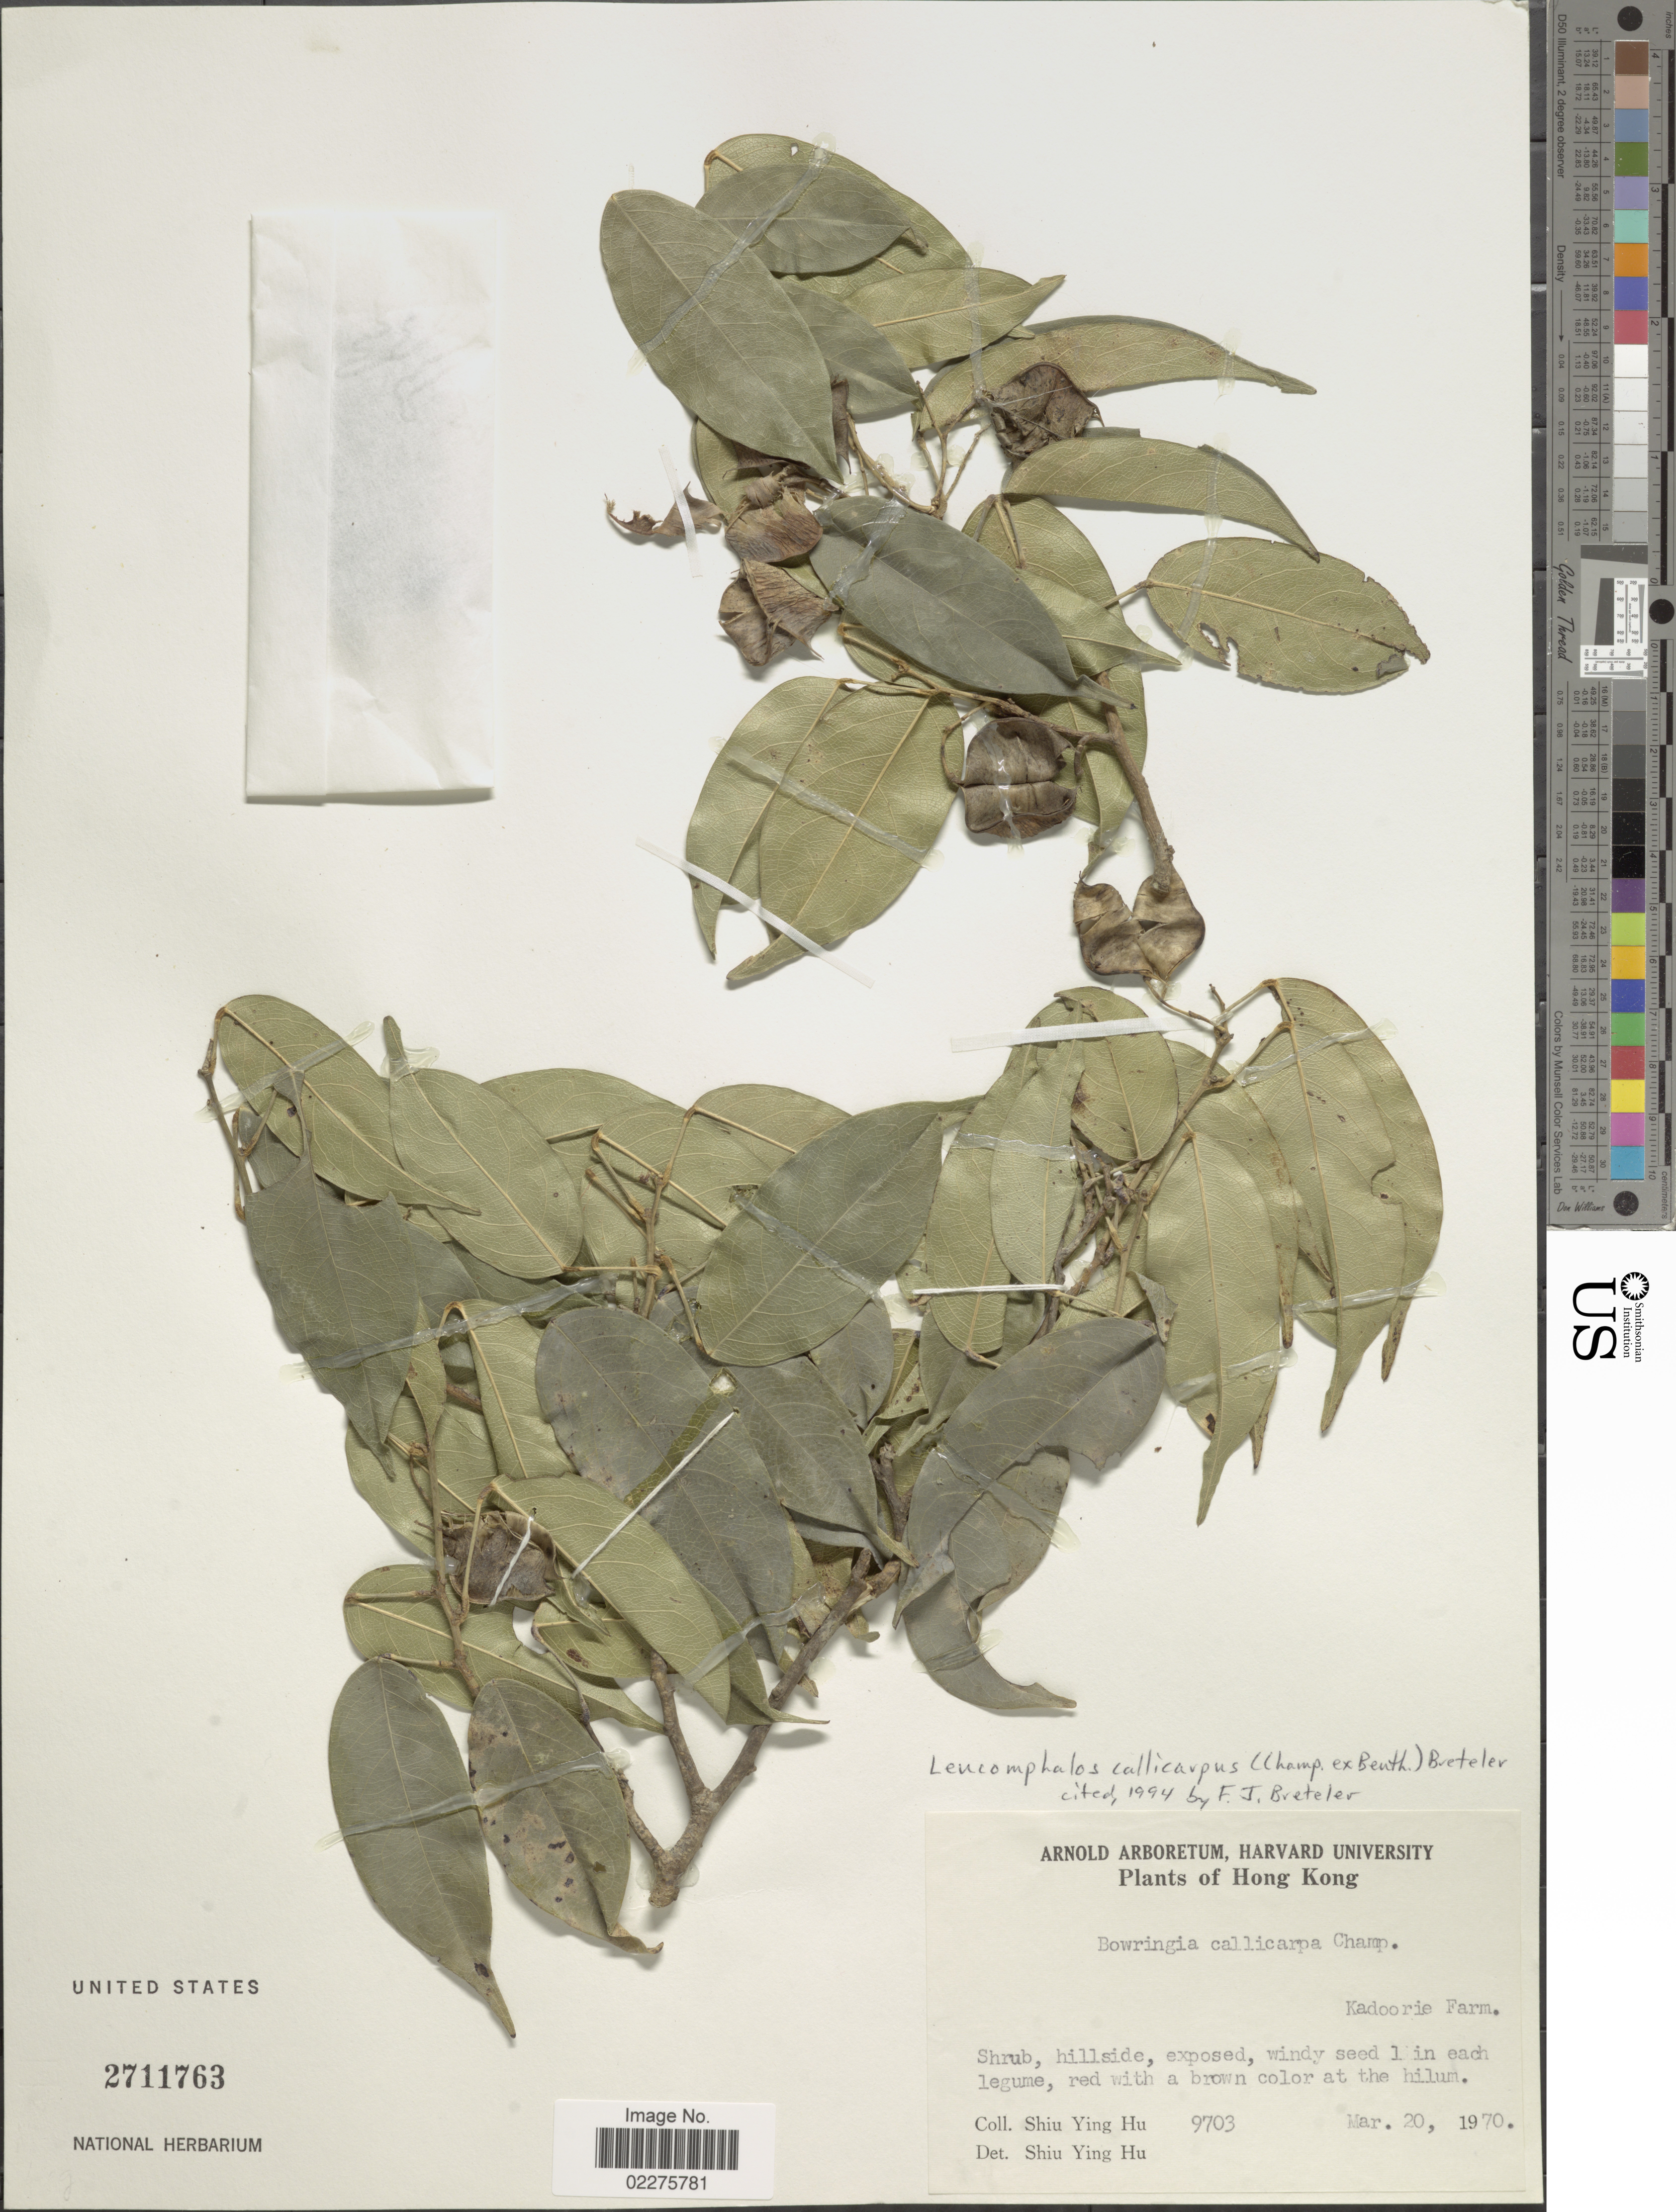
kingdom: Plantae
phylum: Tracheophyta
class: Magnoliopsida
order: Fabales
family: Fabaceae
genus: Bowringia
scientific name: Bowringia callicarpa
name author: Champ. ex Benth.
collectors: S. Y. Hu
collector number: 9703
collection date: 1970-03-20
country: China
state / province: Hong Kong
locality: Kadoorie Farm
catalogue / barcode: US 2711763